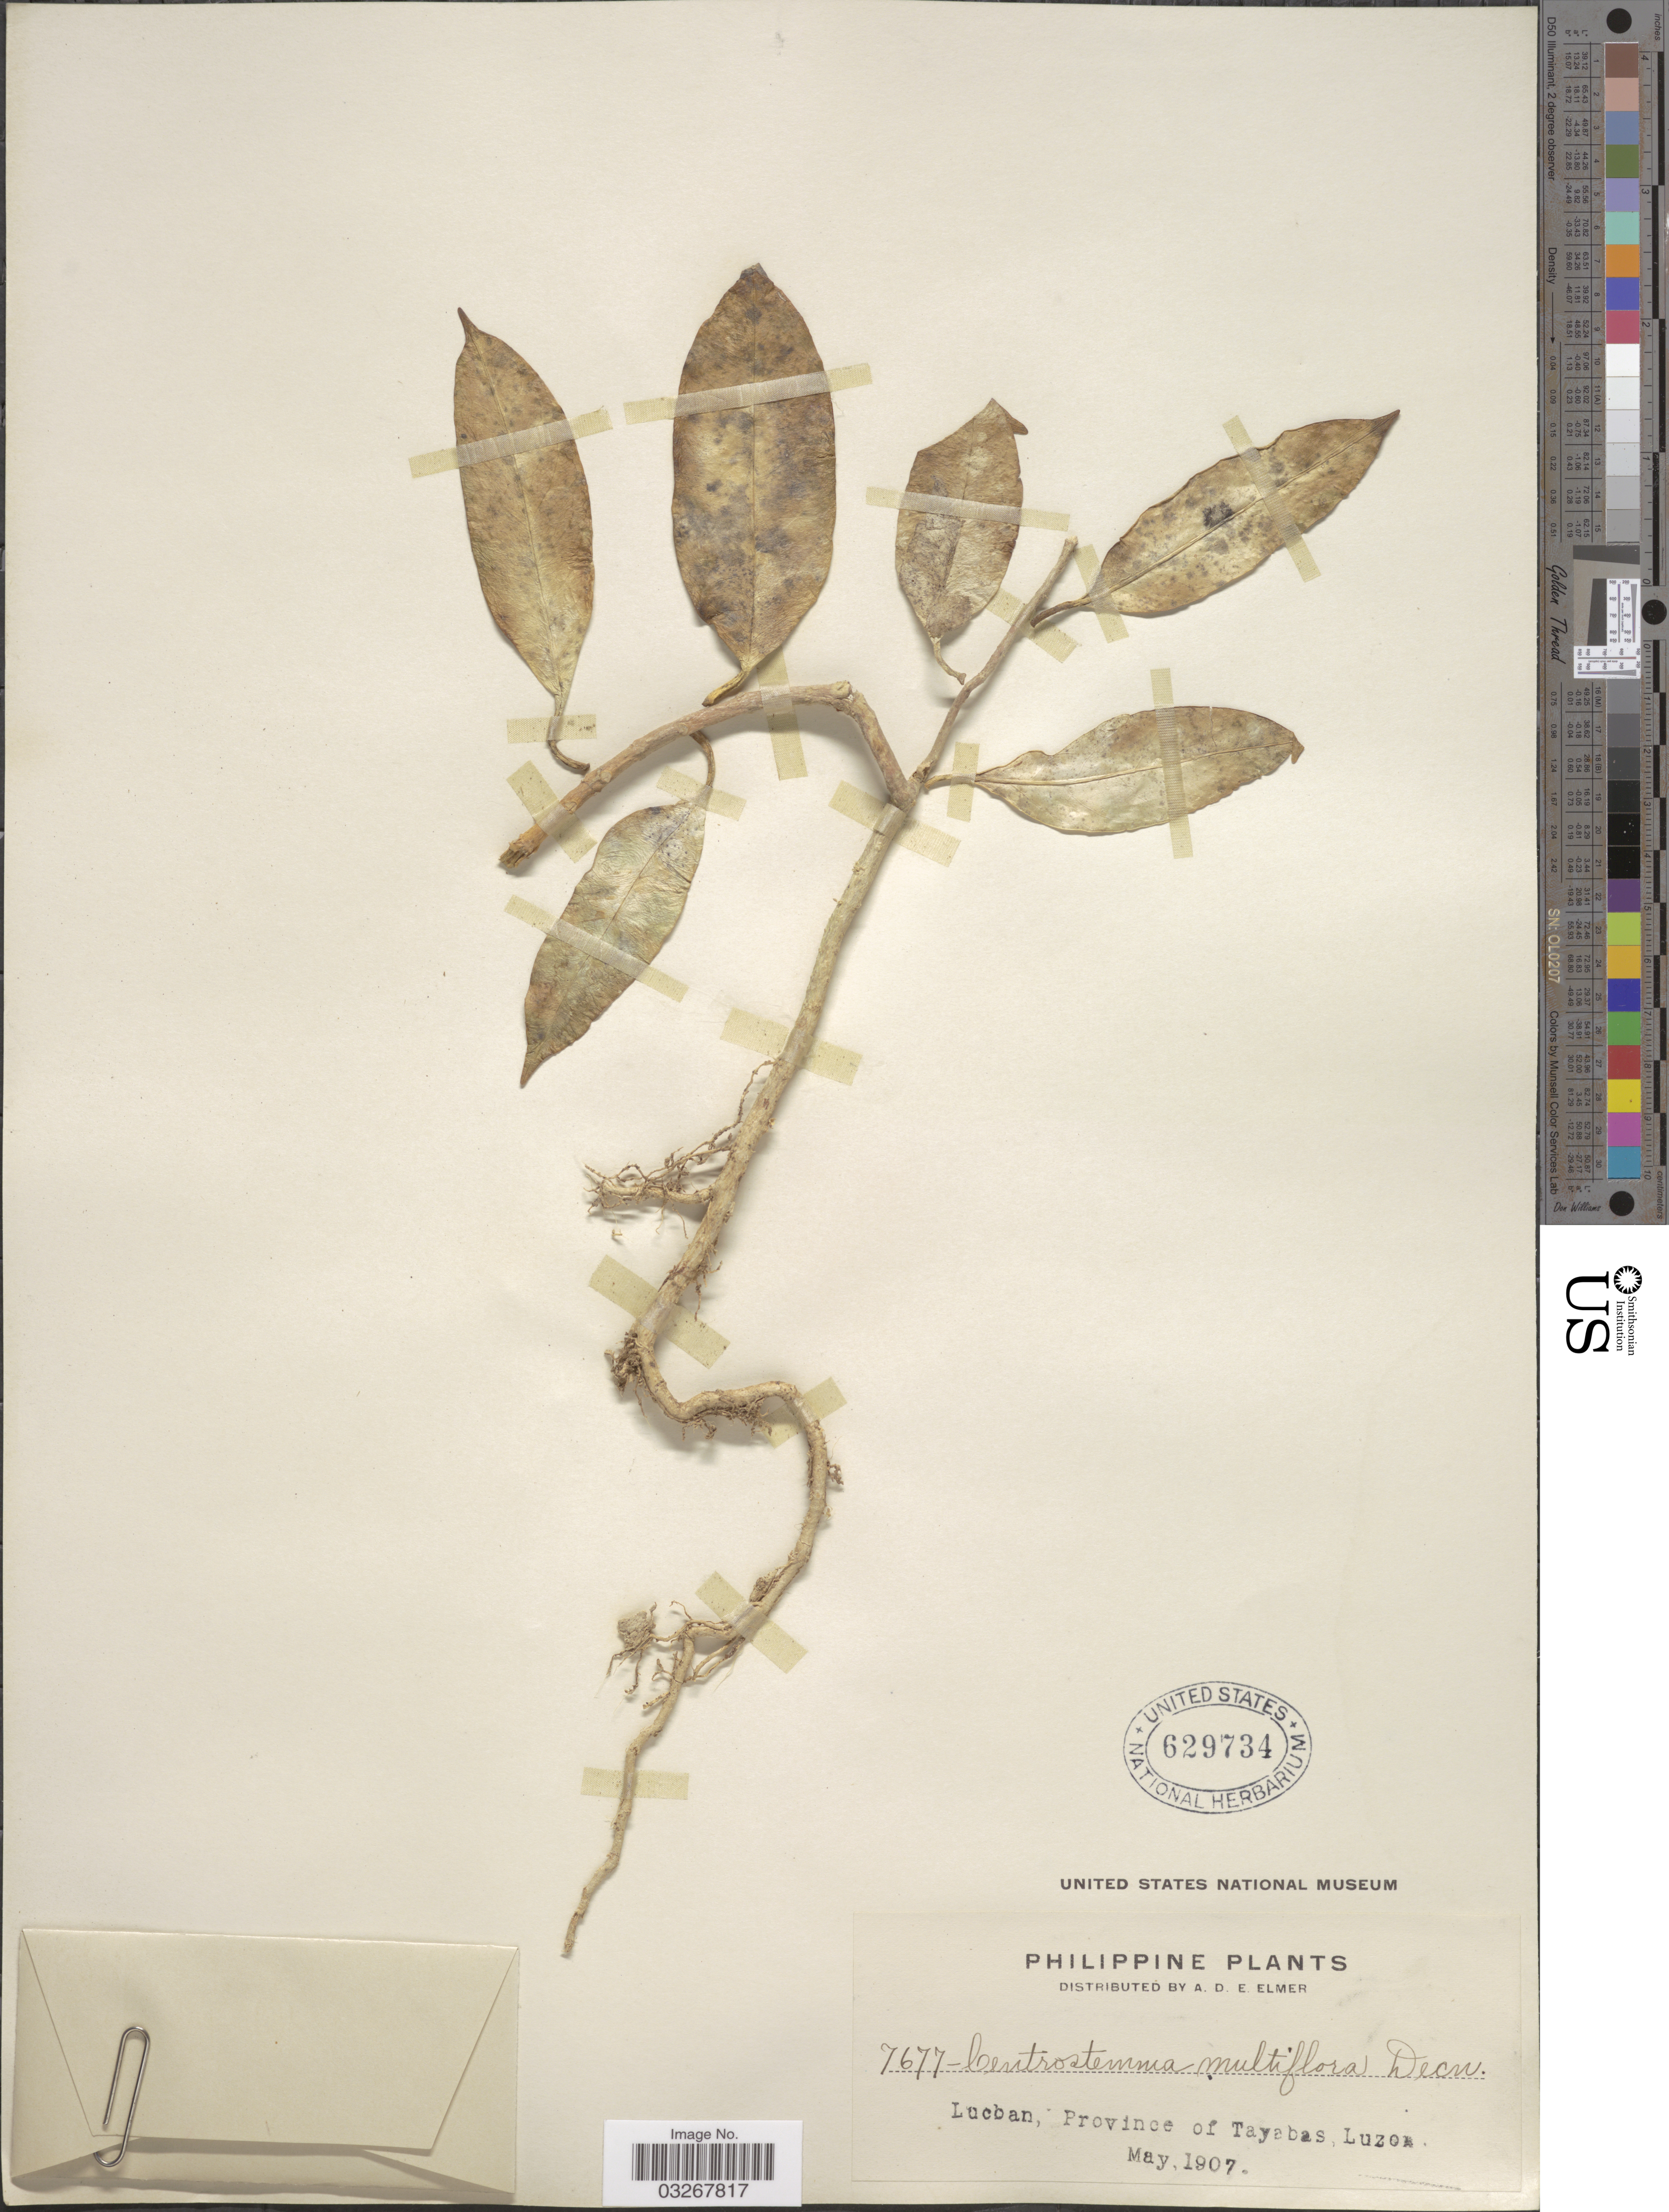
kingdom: Plantae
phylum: Tracheophyta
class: Magnoliopsida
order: Gentianales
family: Apocynaceae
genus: Centrostemma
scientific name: Centrostemma multiflorum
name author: (Blume) Decne.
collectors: A. D. E. Elmer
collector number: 7677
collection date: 1907-05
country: Philippines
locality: Lucban, Province of Tayabas, Luzon.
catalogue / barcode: US 629734